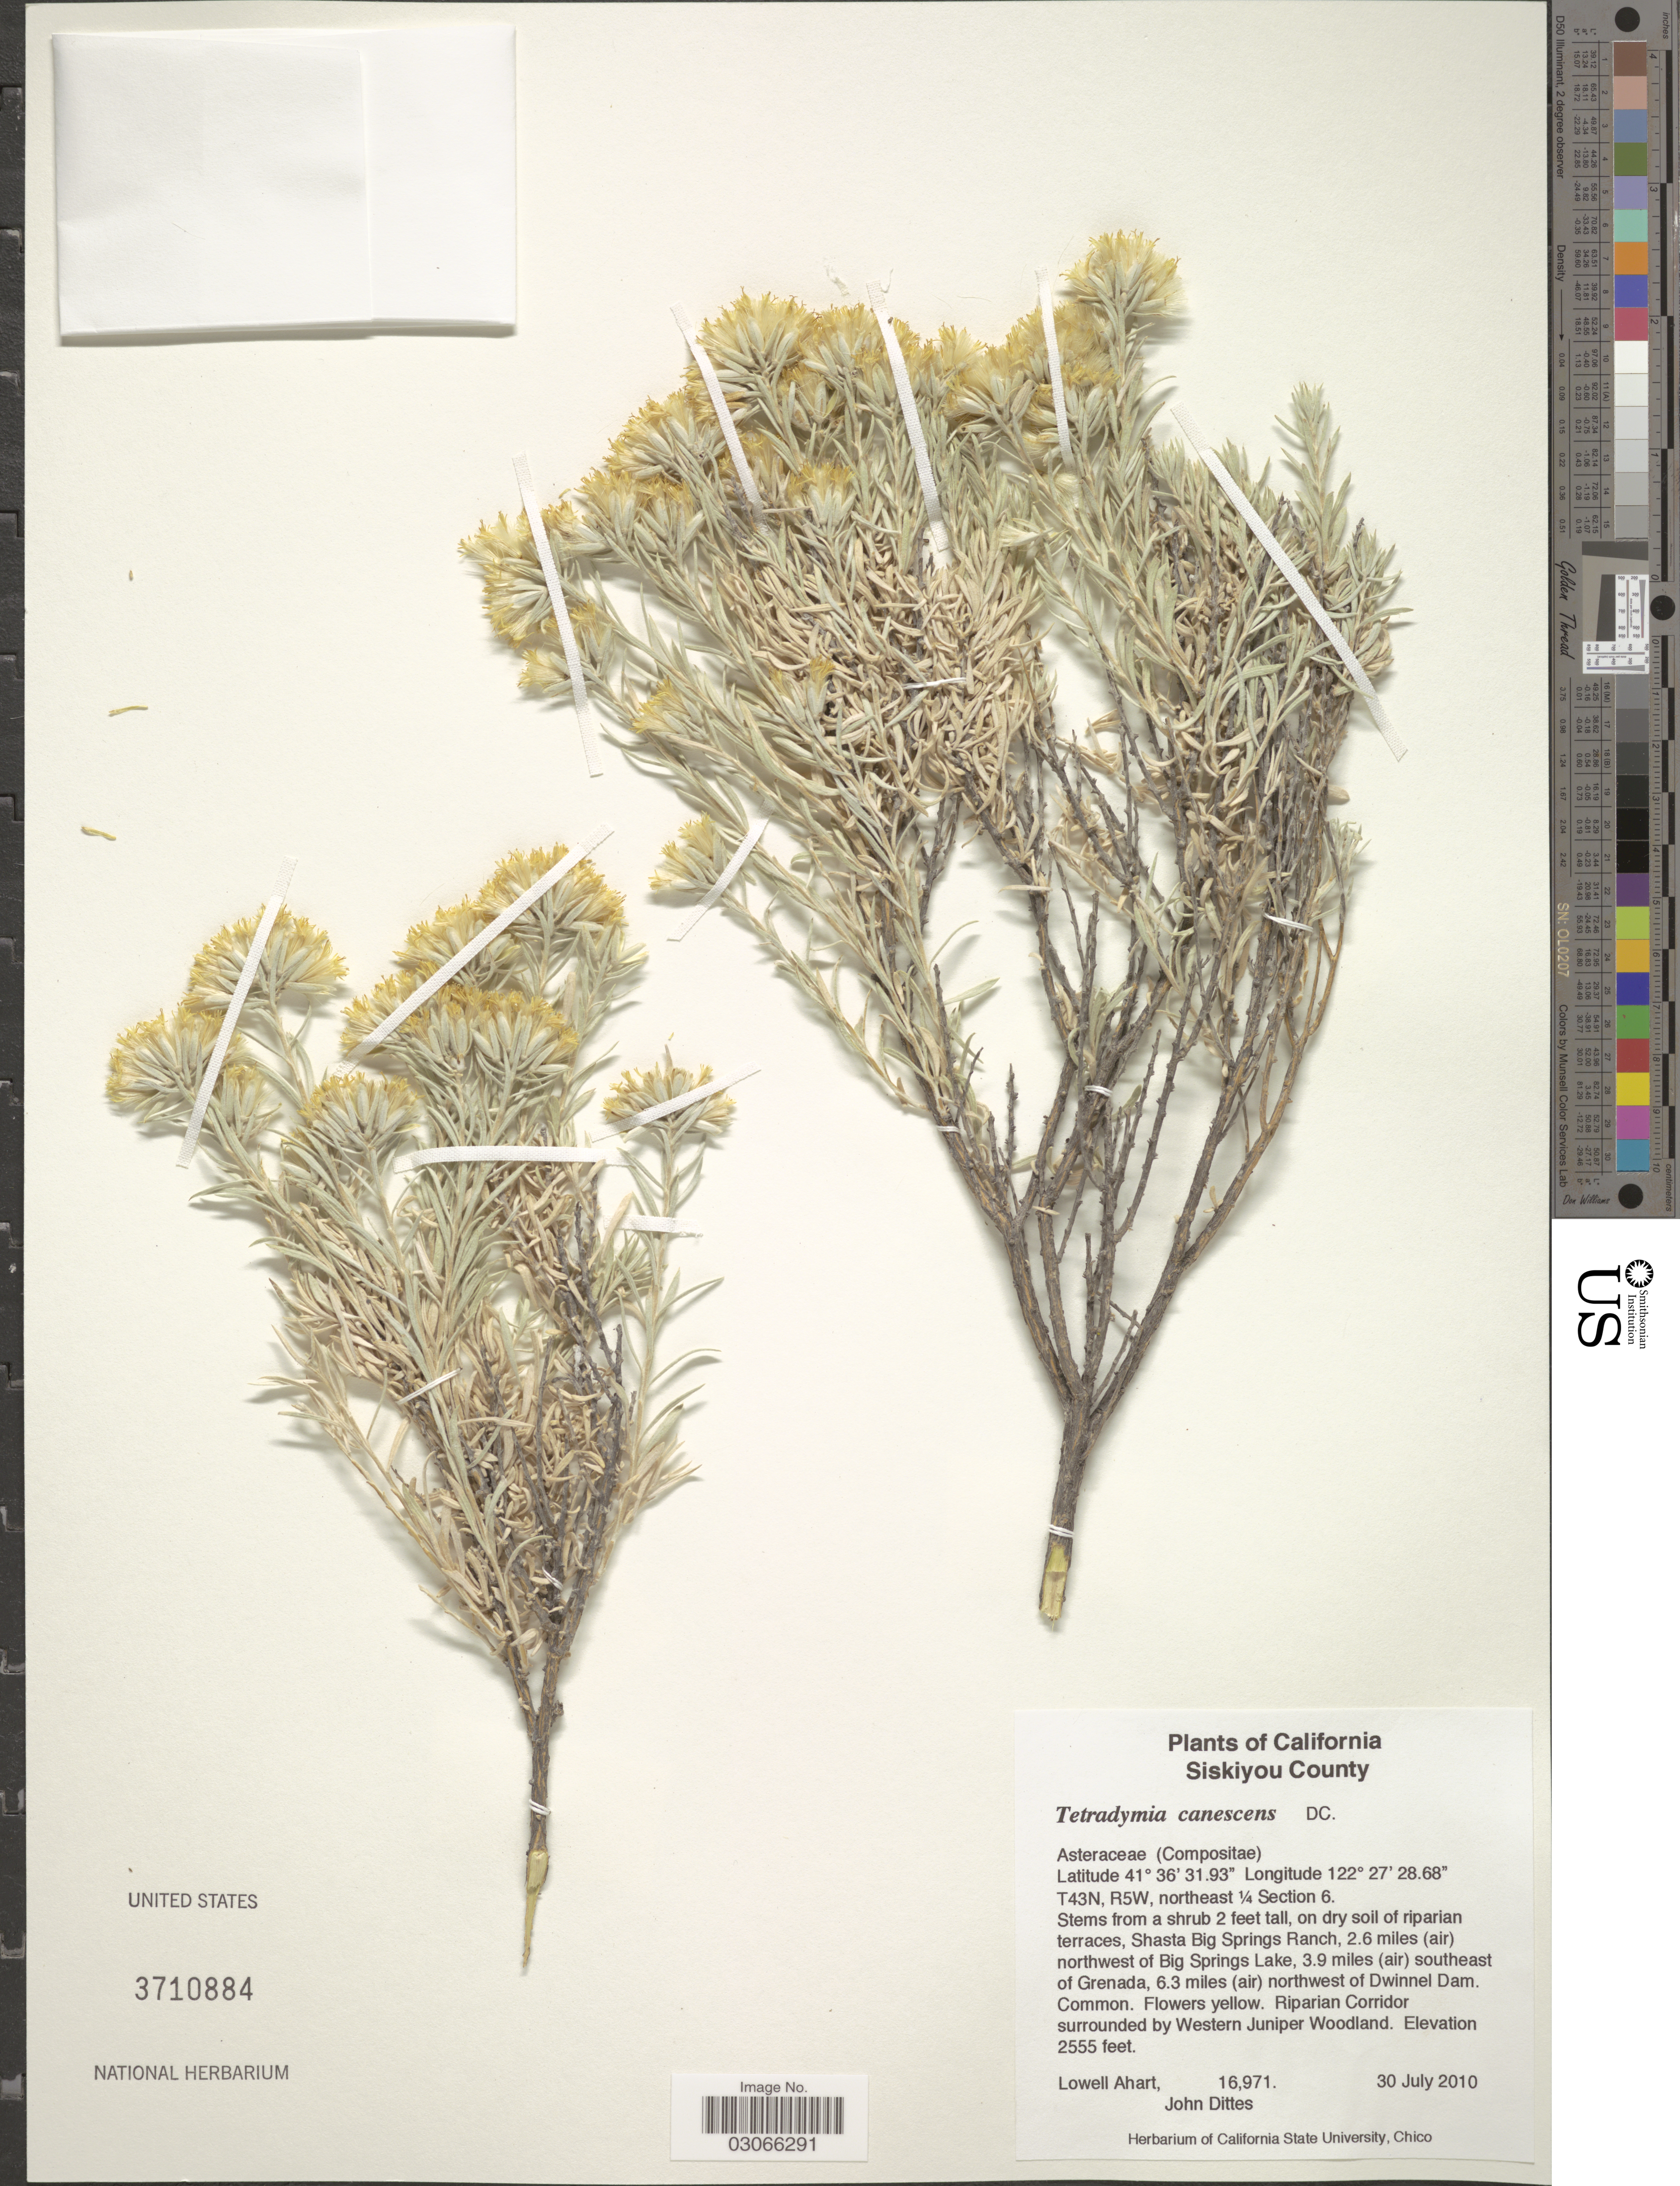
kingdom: Plantae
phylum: Tracheophyta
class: Magnoliopsida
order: Asterales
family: Asteraceae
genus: Tetradymia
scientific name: Tetradymia canescens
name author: DC.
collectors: L. Ahart & J. Dittes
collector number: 16971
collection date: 2010-07-30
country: United States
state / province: California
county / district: Siskiyou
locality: Siskiyou County. T43N, R5W, northeast ¼ Section 6. Shasta Big Springs Ranch, 2.6 miles (air) northwest of Big Springs Lake, 3.9 miles (air) southeast of Grenada, 6.3 miles (air) northwest of Dwinnel Dam.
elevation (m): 779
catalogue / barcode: US 3710884